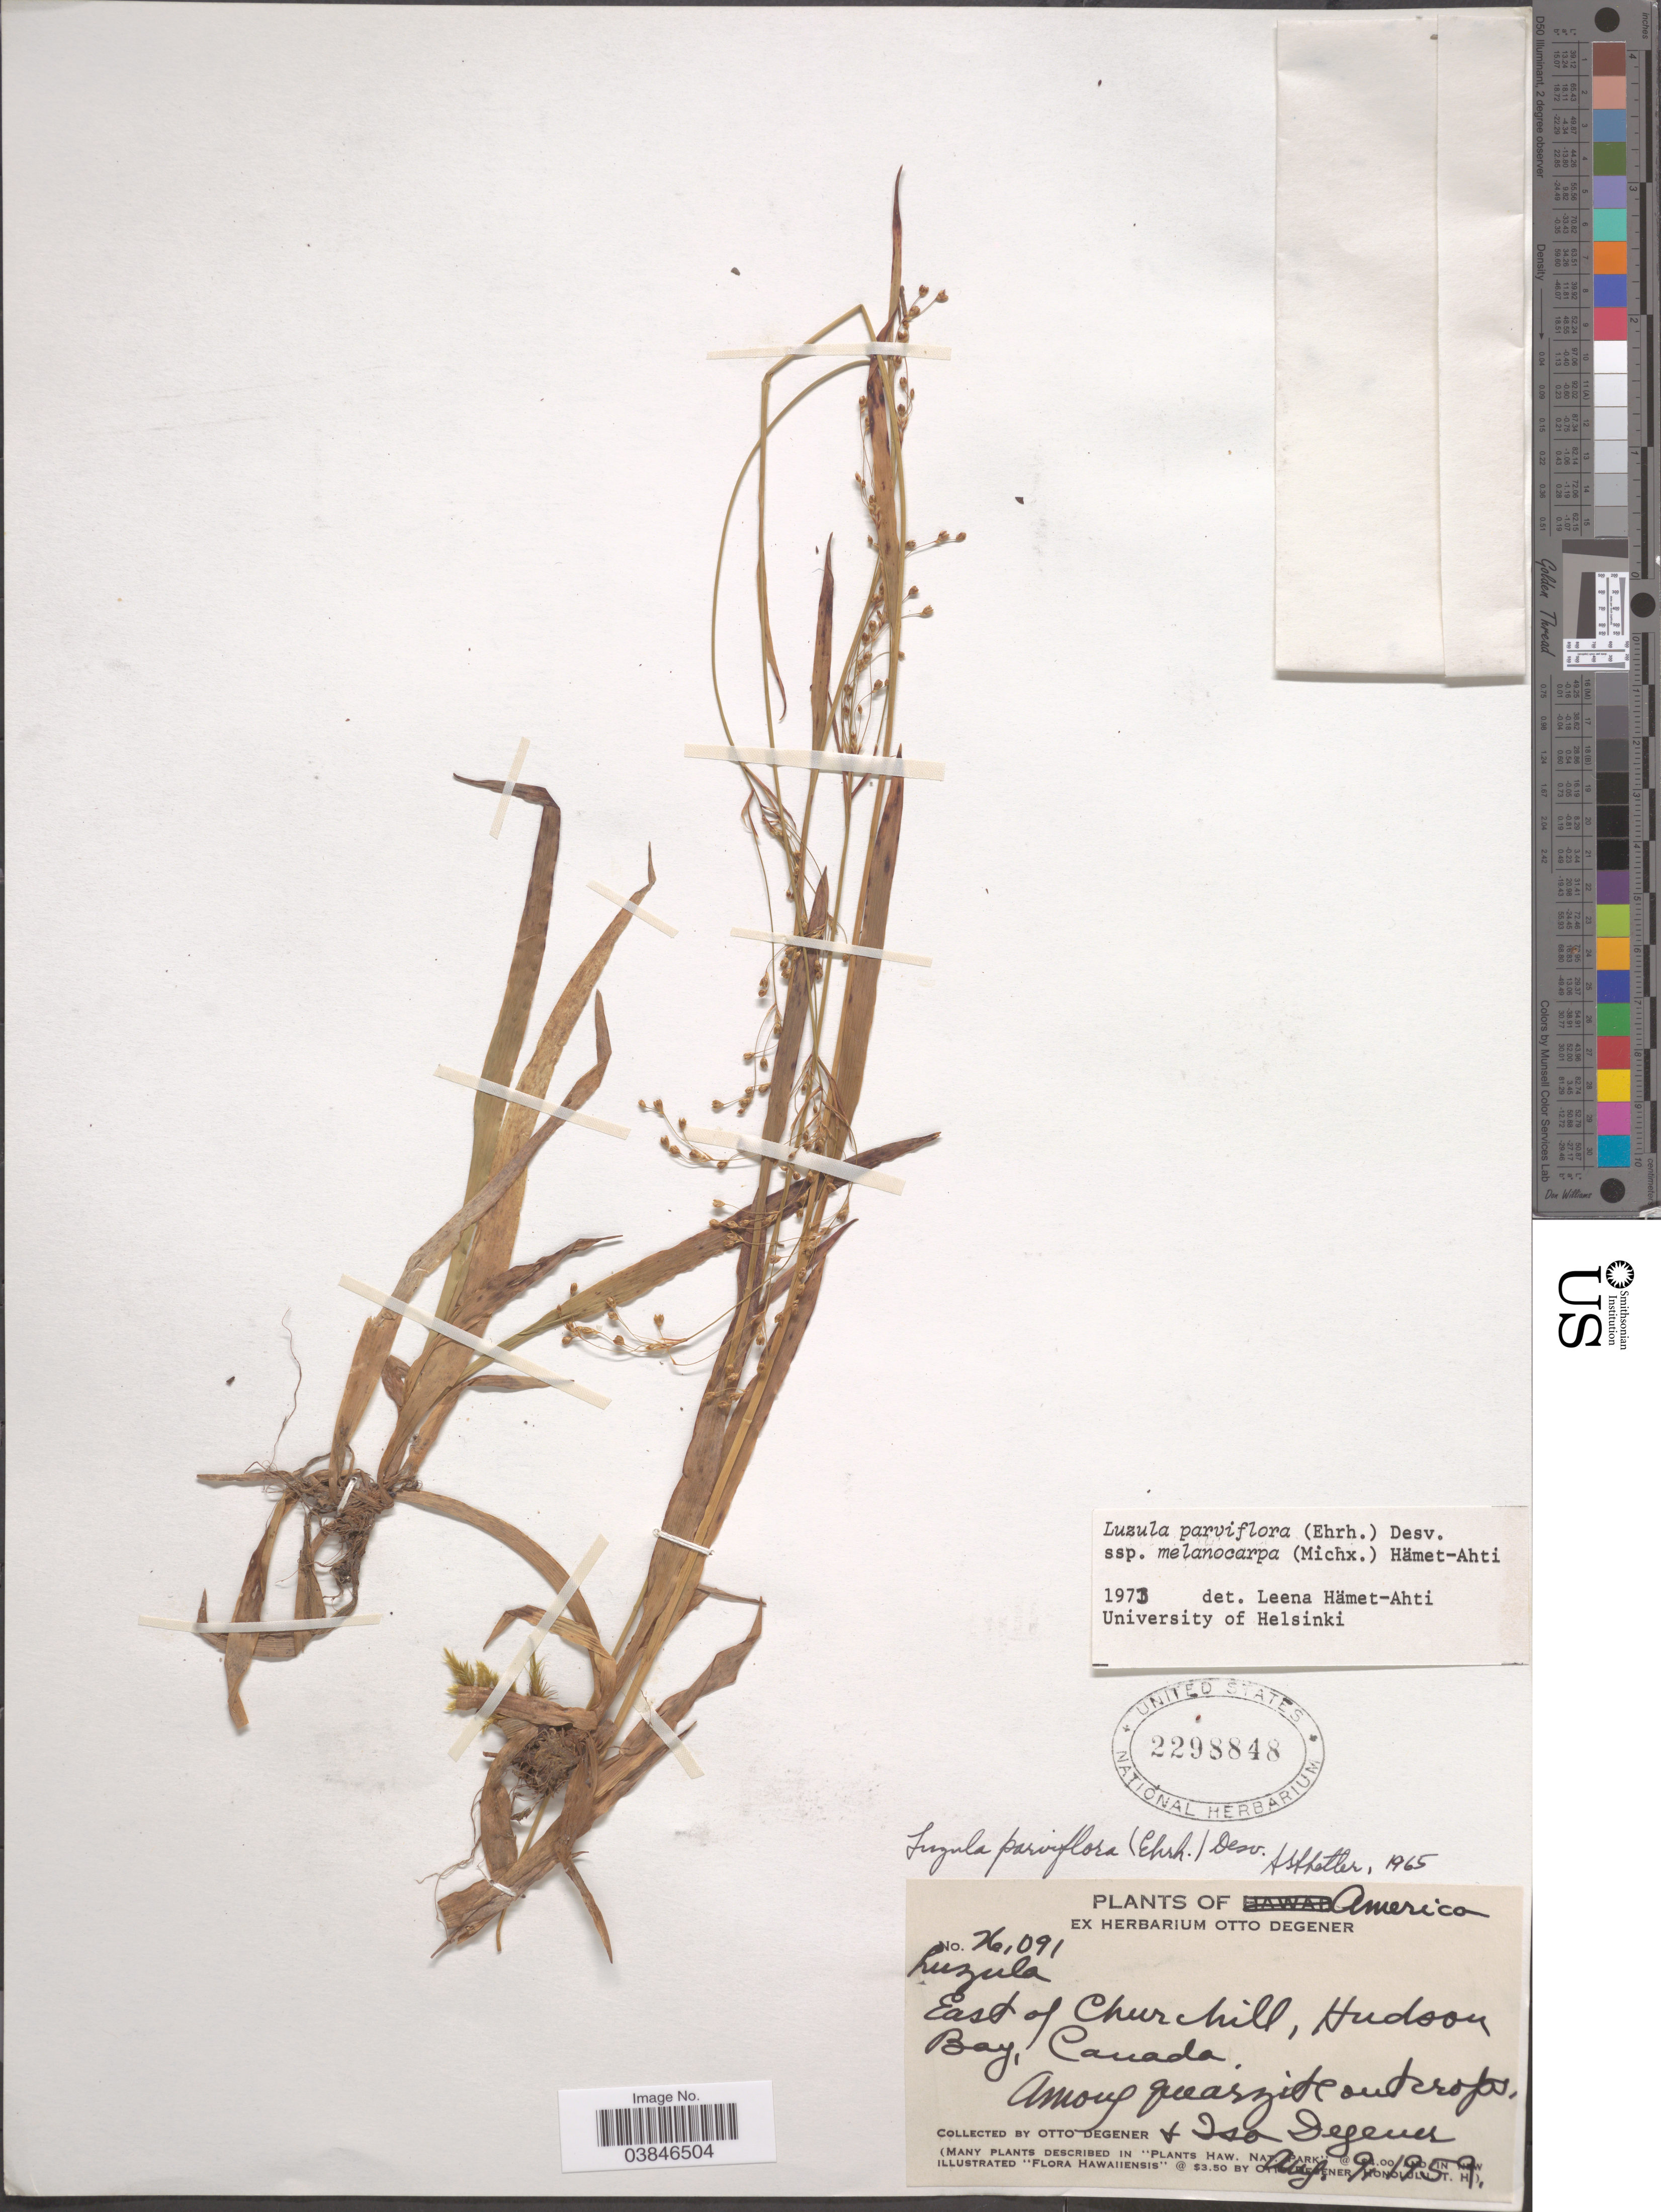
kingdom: Plantae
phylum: Tracheophyta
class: Liliopsida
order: Poales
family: Juncaceae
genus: Luzula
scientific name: Luzula parviflora subsp. melanocarpa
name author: Desv.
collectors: O. Degener & I. Degener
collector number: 26091*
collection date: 1959-08-09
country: Canada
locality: America. East of Churchill, Hudson Bay.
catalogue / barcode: US 2298848